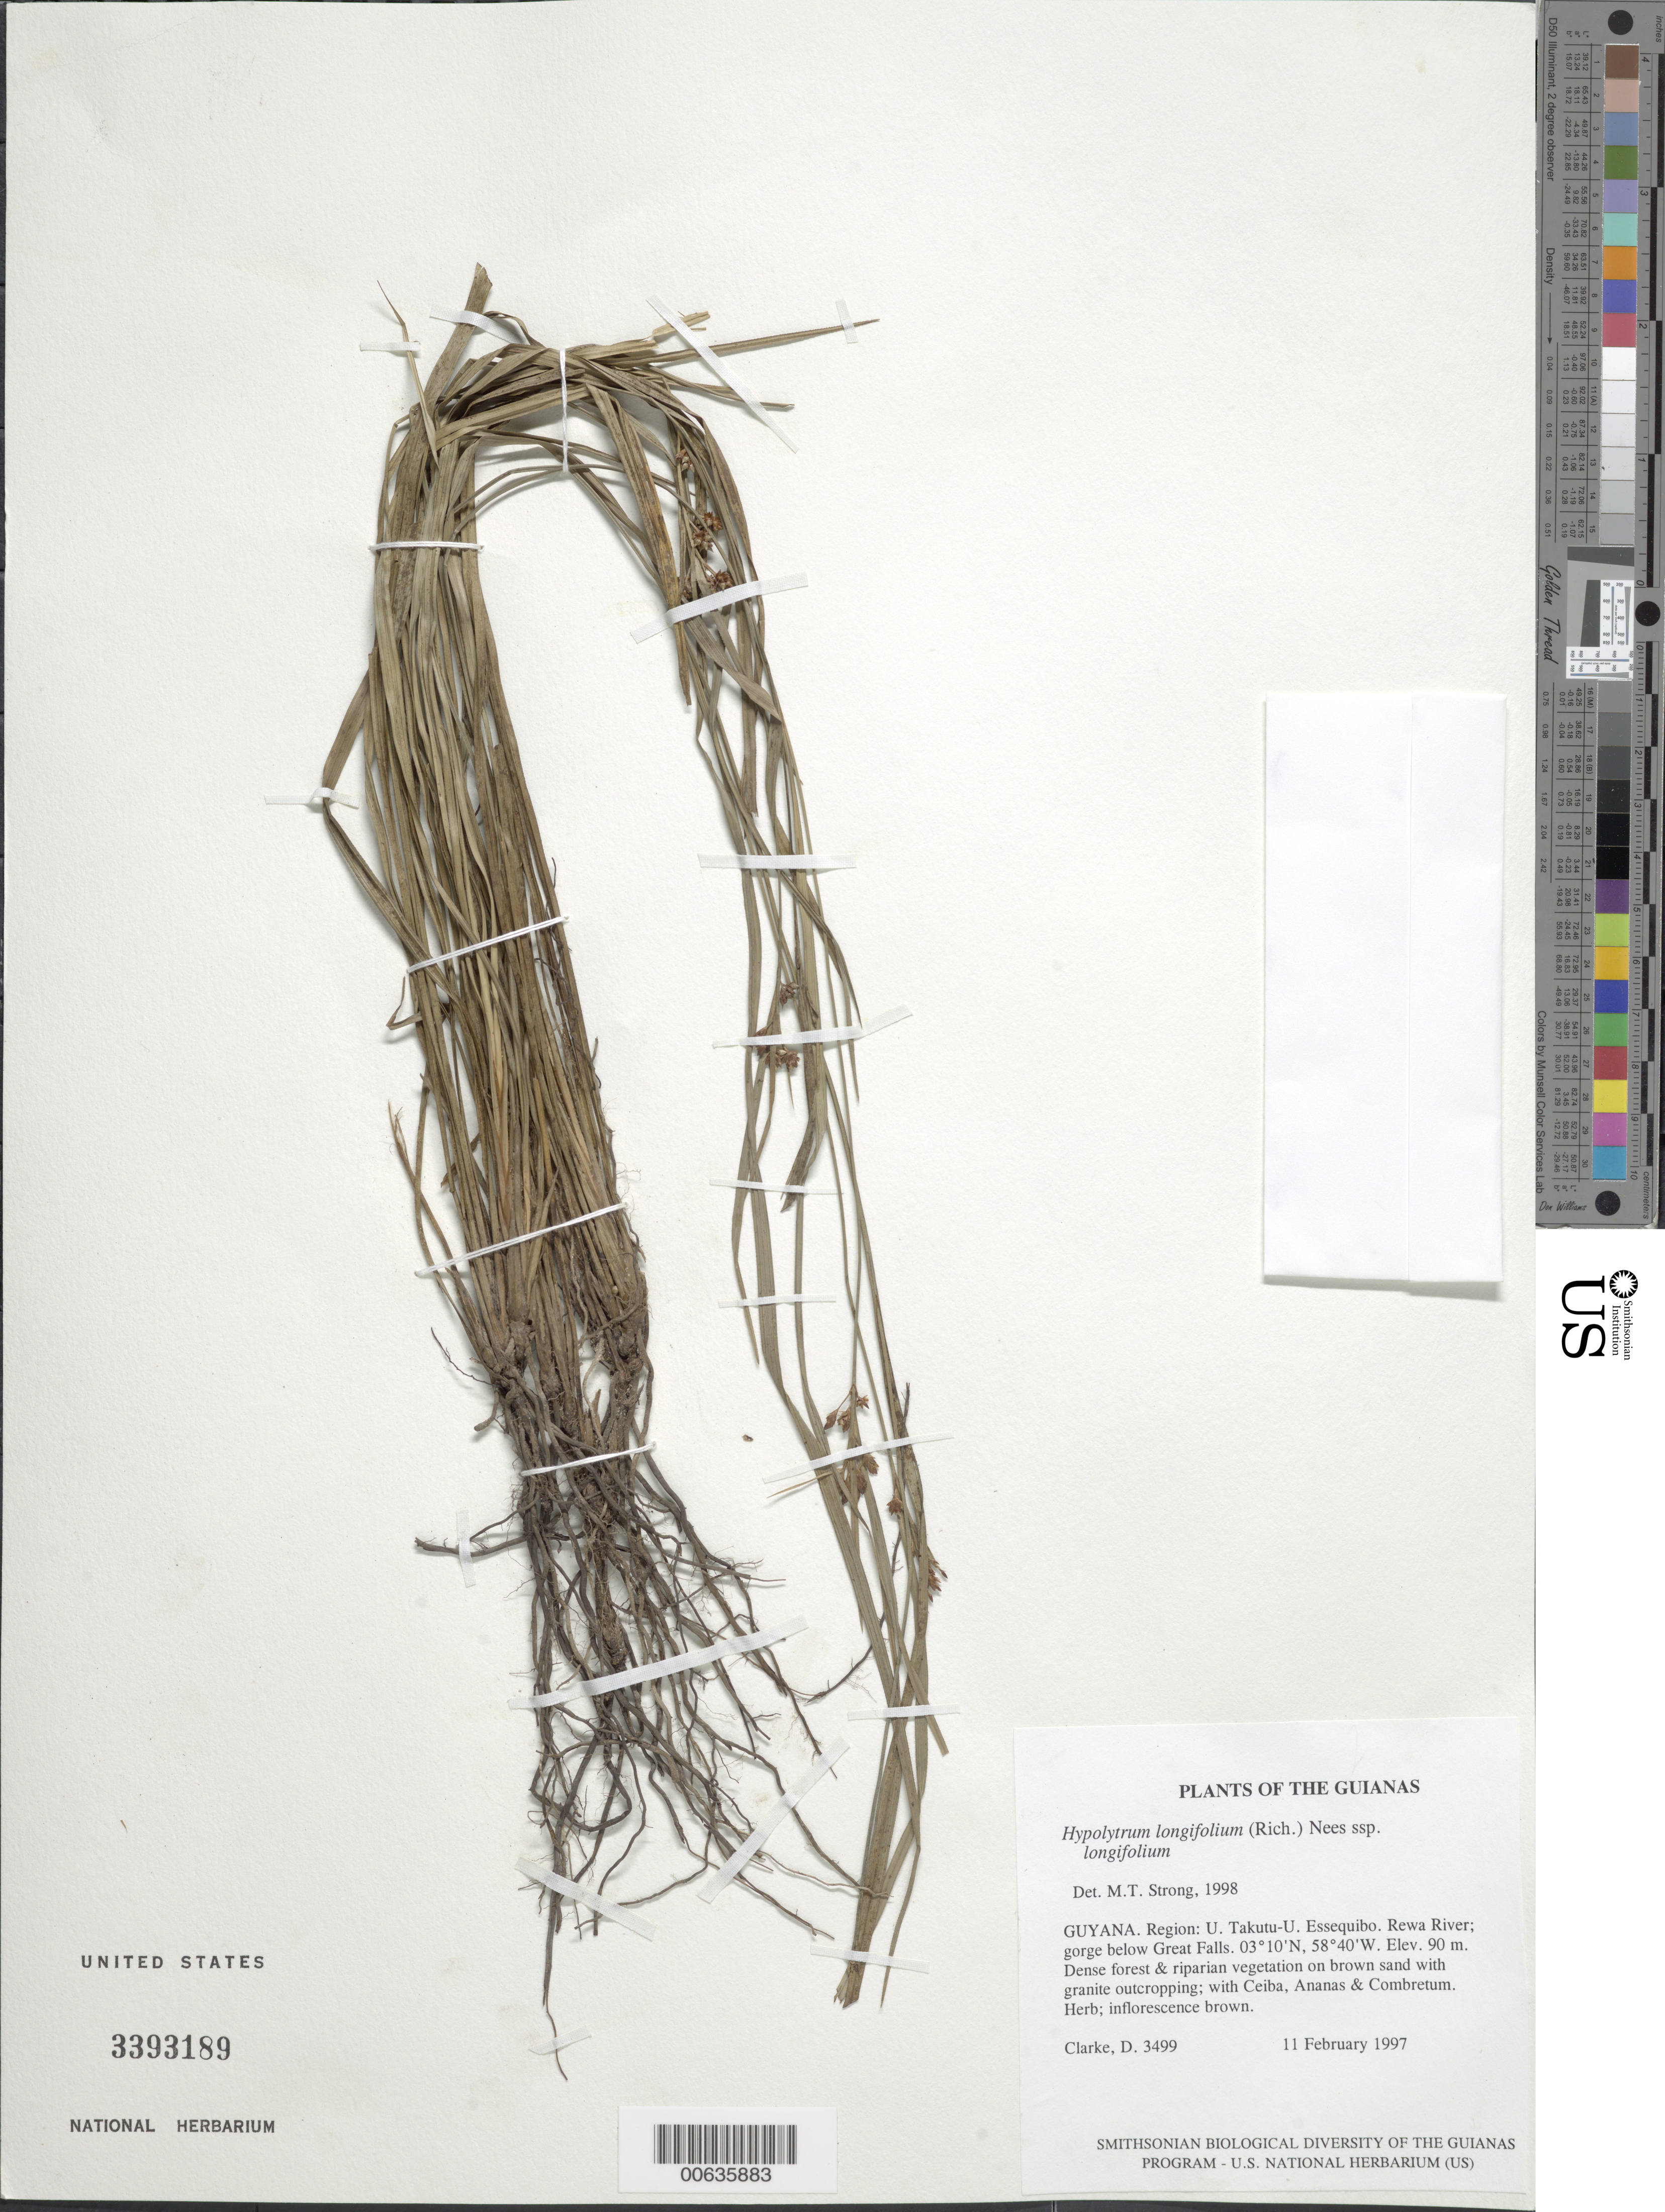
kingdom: Plantae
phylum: Tracheophyta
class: Liliopsida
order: Poales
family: Cyperaceae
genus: Hypolytrum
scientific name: Hypolytrum longifolium subsp. longifolium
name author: (Rich.) Nees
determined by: Strong, M. T., (US), Smithsonian Institution - National Museum of Natural History (UNITED STATES)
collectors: H. D. Clarke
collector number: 3499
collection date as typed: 11 February 1997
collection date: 1997-02-11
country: Guyana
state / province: U. Takutu-U. Essequibo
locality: Rewa River; gorge below Great Falls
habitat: Dense forest & riparian vegetation on brown sand with granite outcropping; with Ceiba, Ananas & Combretum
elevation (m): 90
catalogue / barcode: US 3393189